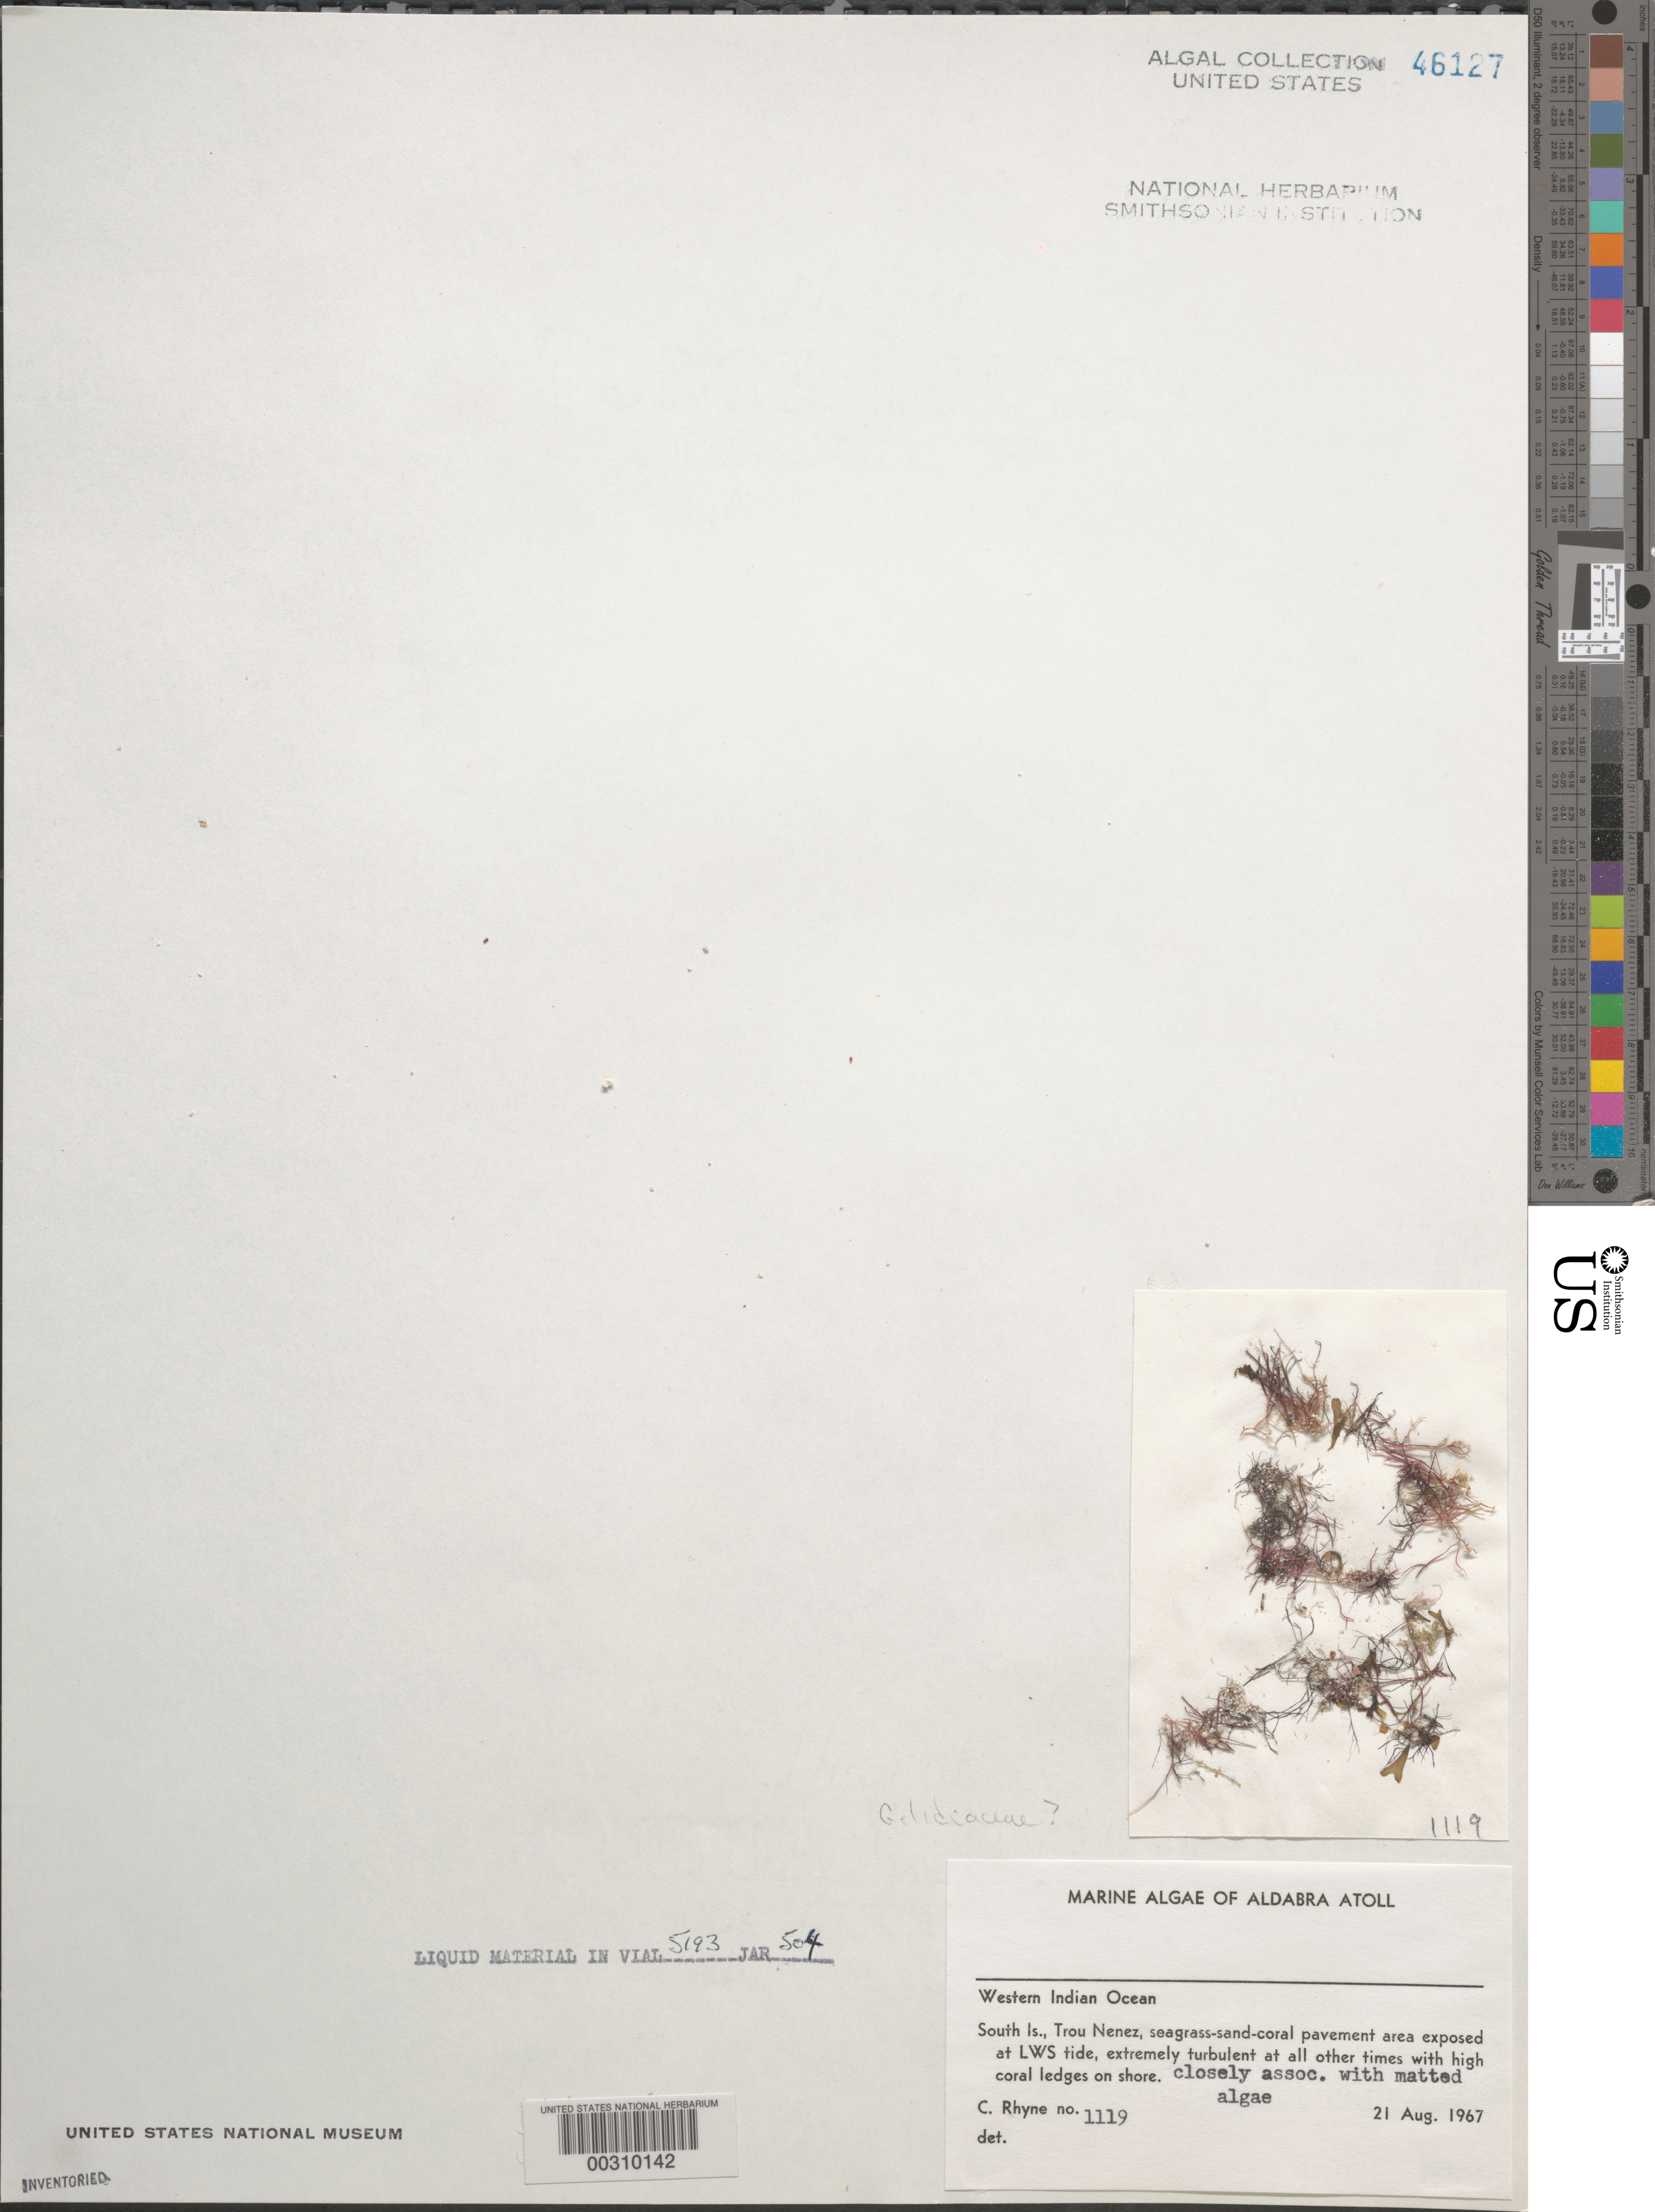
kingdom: Plantae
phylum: Rhodophyta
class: Florideophyceae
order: Gelidiales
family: Gelidiaceae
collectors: C. Rhyne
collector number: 1119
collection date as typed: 21 Aug 1967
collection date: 1967-08-21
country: Seychelles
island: Aldabra Atoll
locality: Trou Nenez, South Islet.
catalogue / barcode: US 46127